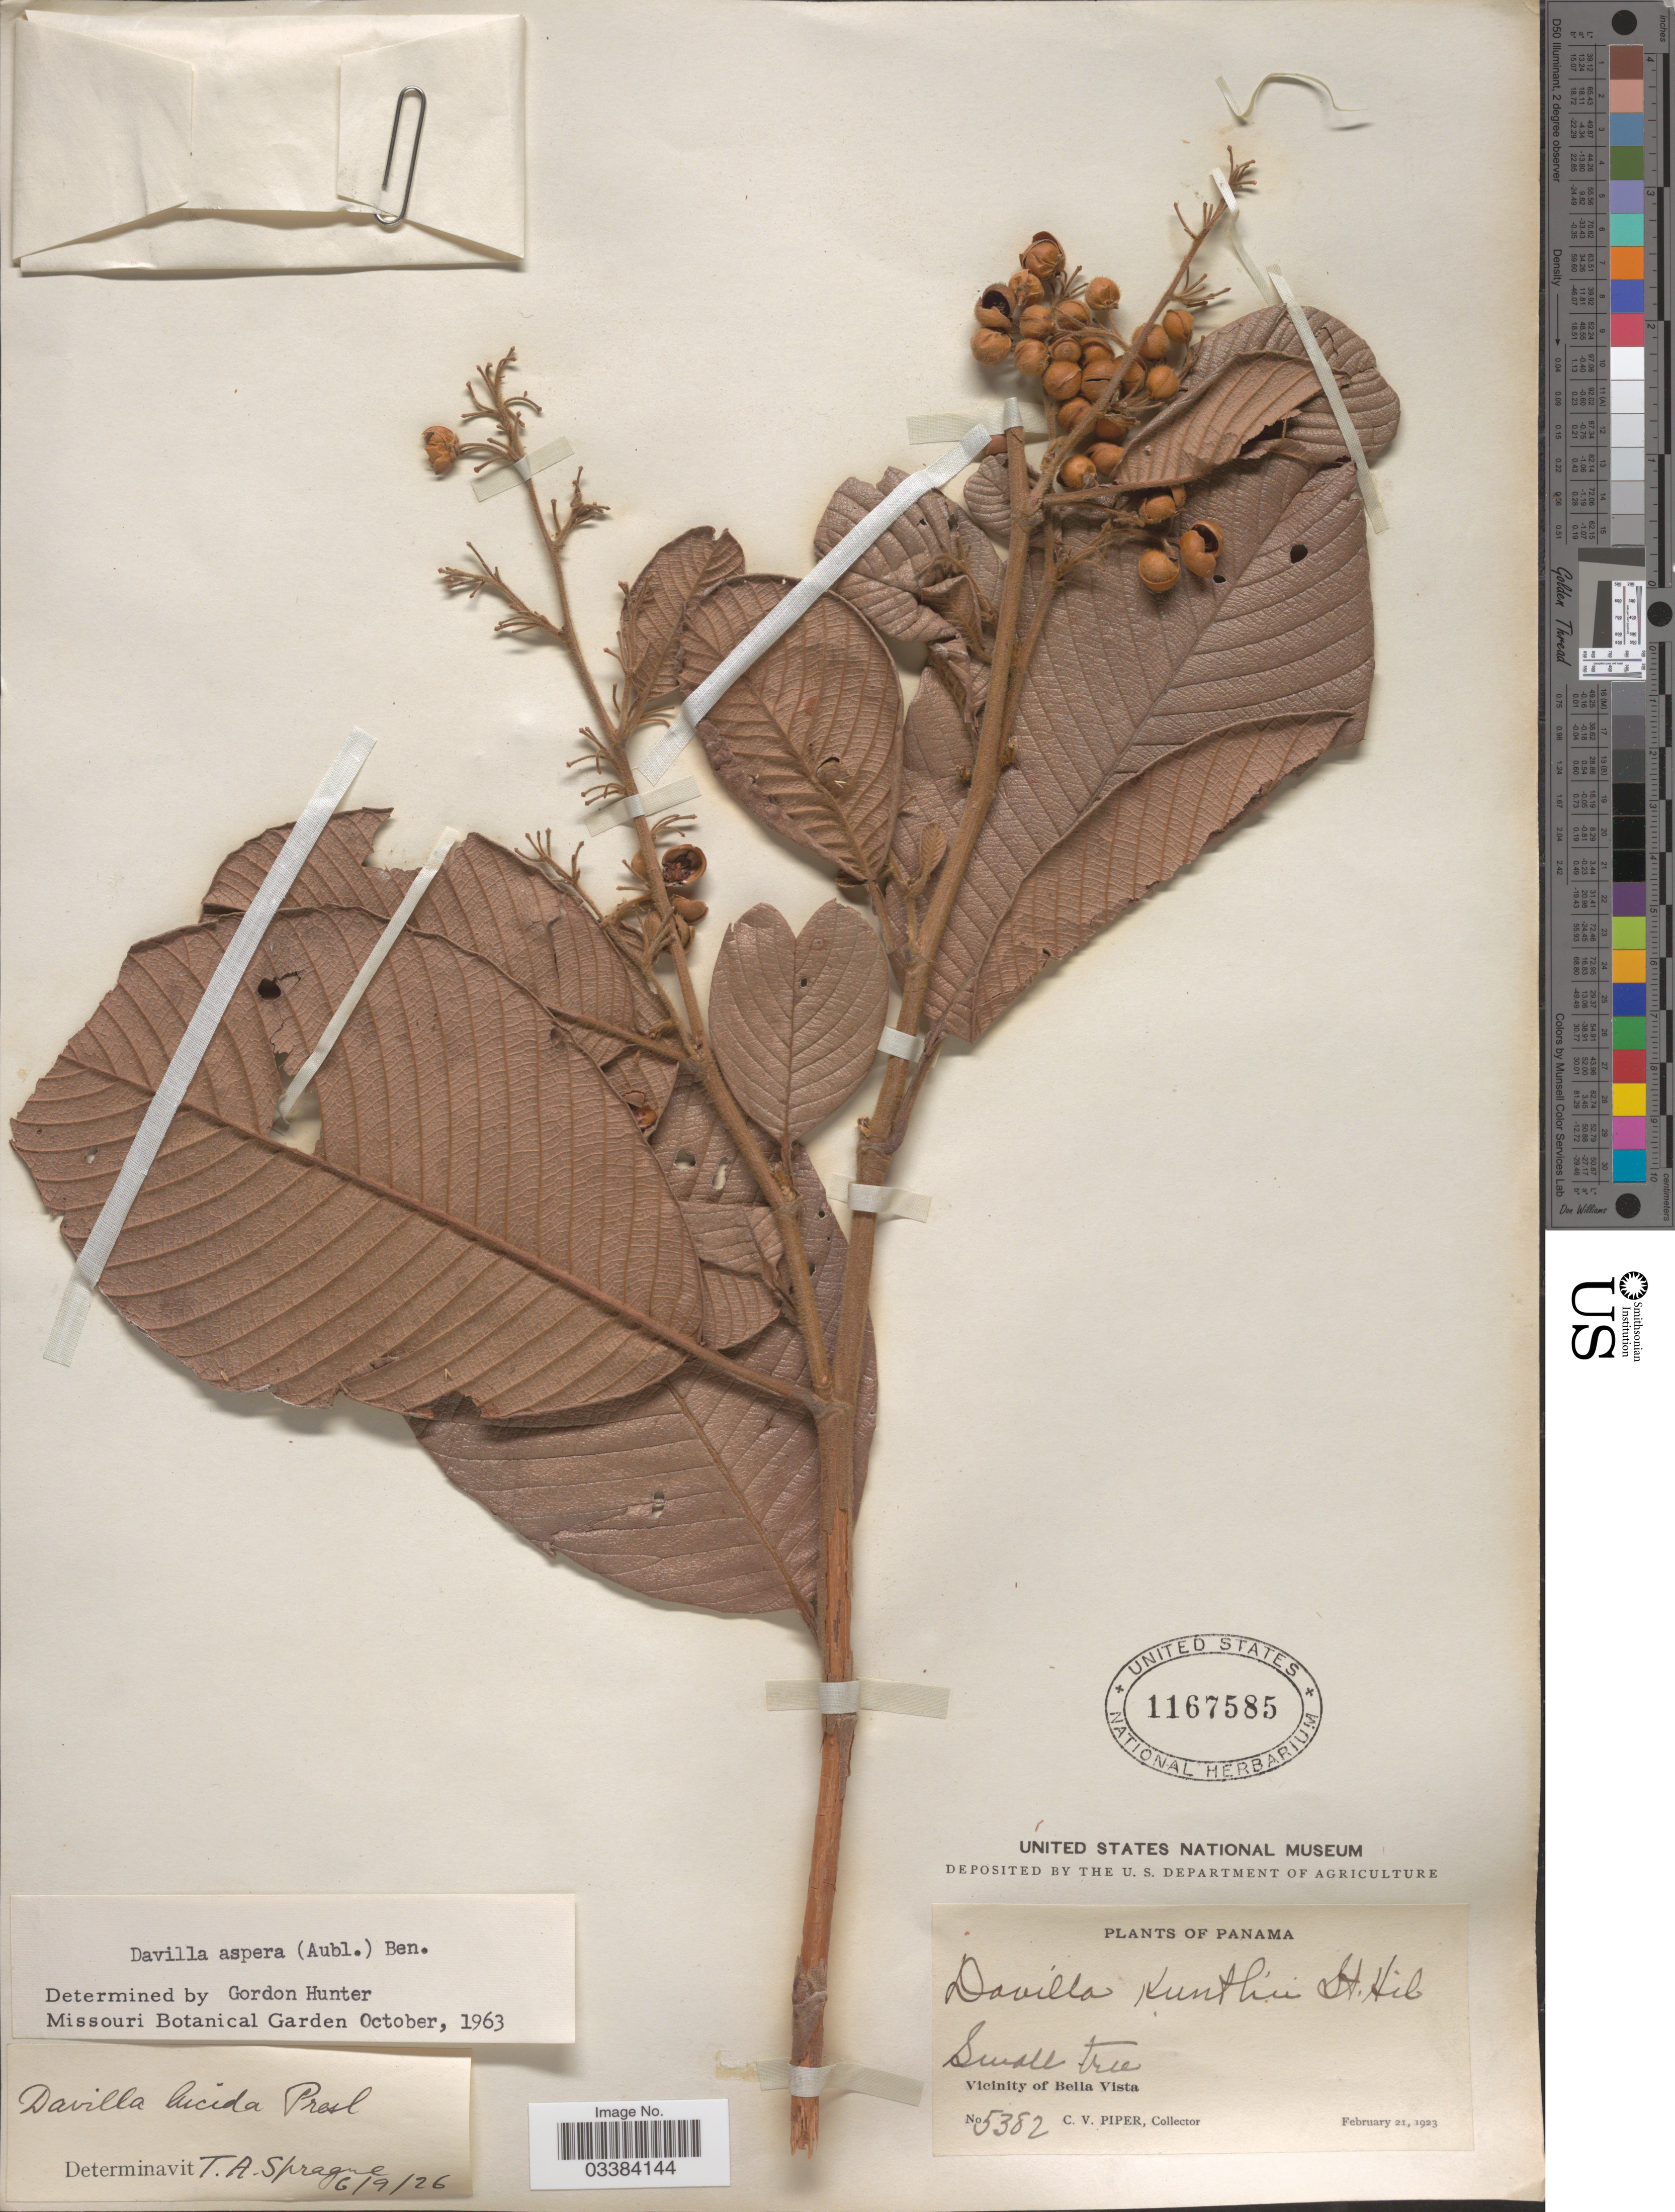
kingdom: Plantae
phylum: Tracheophyta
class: Magnoliopsida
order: Dilleniales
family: Dilleniaceae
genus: Davilla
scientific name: Davilla kunthii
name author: A. St.-Hil.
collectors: C. V. Piper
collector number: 5382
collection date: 1923-02-21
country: Panama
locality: Vicinity of Bella Vista.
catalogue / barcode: US 1167585